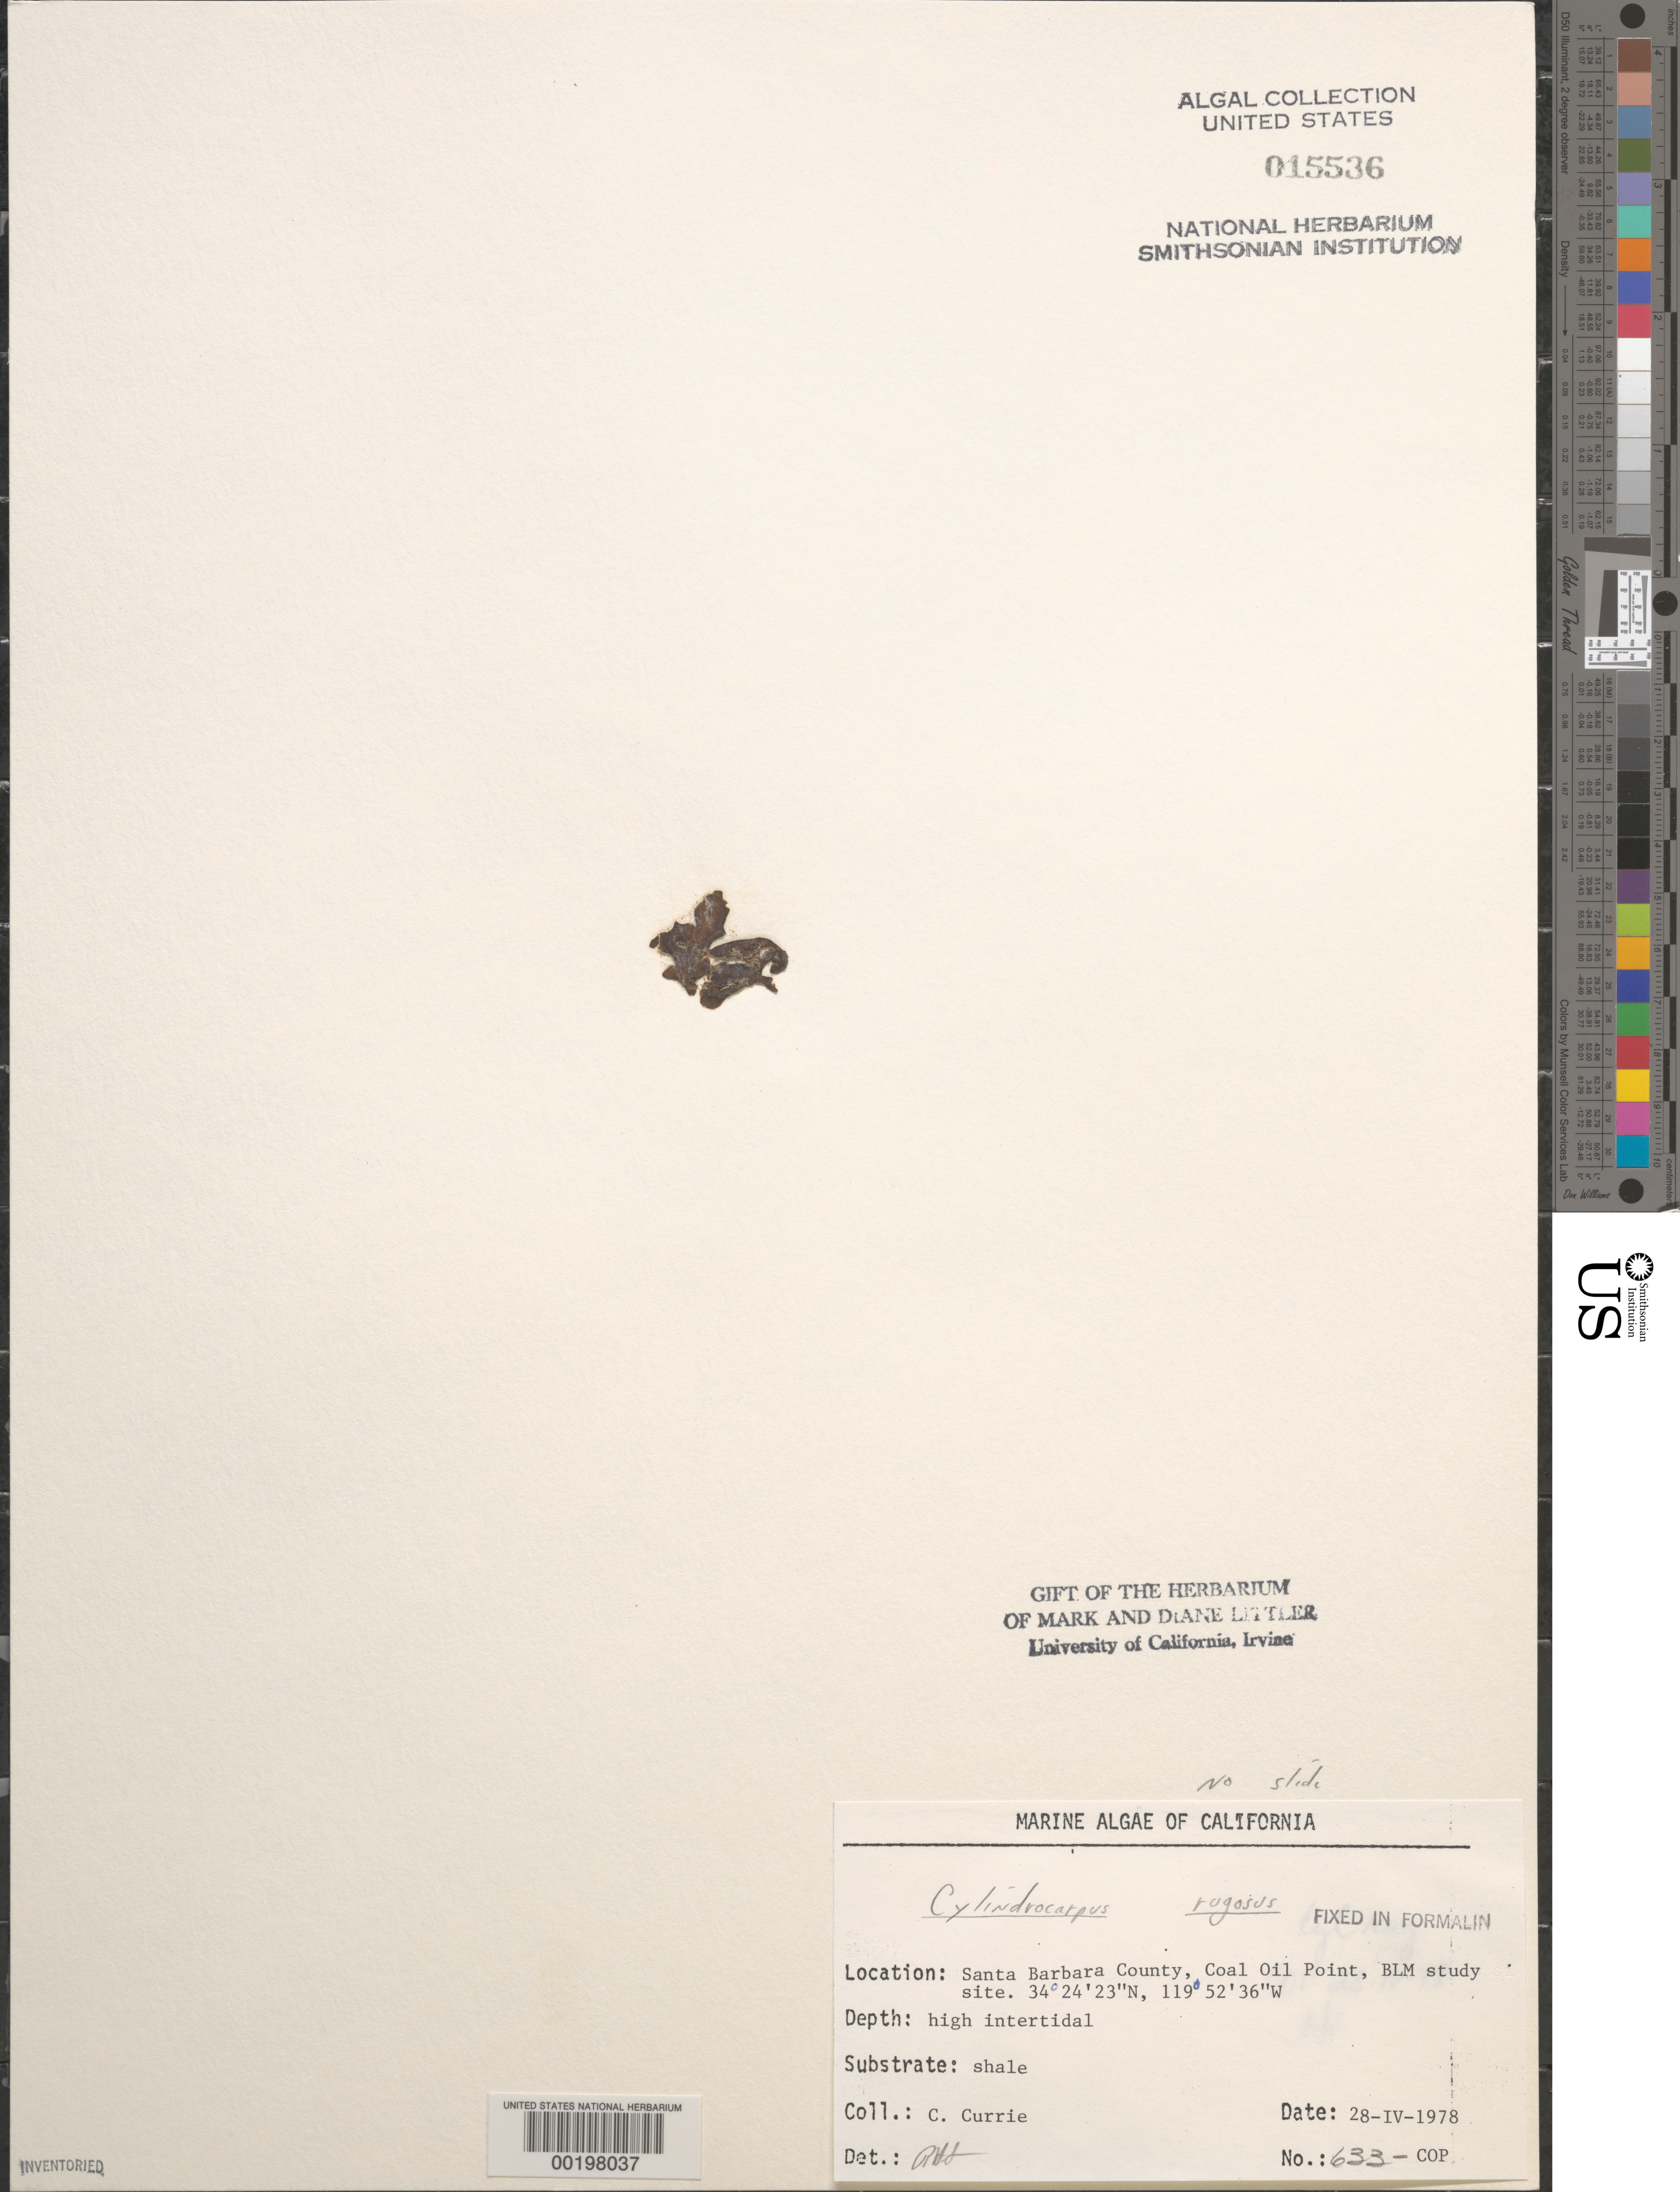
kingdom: Chromista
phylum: Ochrophyta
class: Phaeophyceae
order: Ectocarpales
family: Petrospongiaceae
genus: Petrospongium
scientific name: Petrospongium rugosum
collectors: C. Currie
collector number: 633-cop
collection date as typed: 28 Apr 1978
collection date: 1978-04-28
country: United States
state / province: California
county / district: Santa Barbara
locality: Coal Oil Point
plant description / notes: BLM-SOCALBIGHT Rocky Intertidal Survey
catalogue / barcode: US 15536